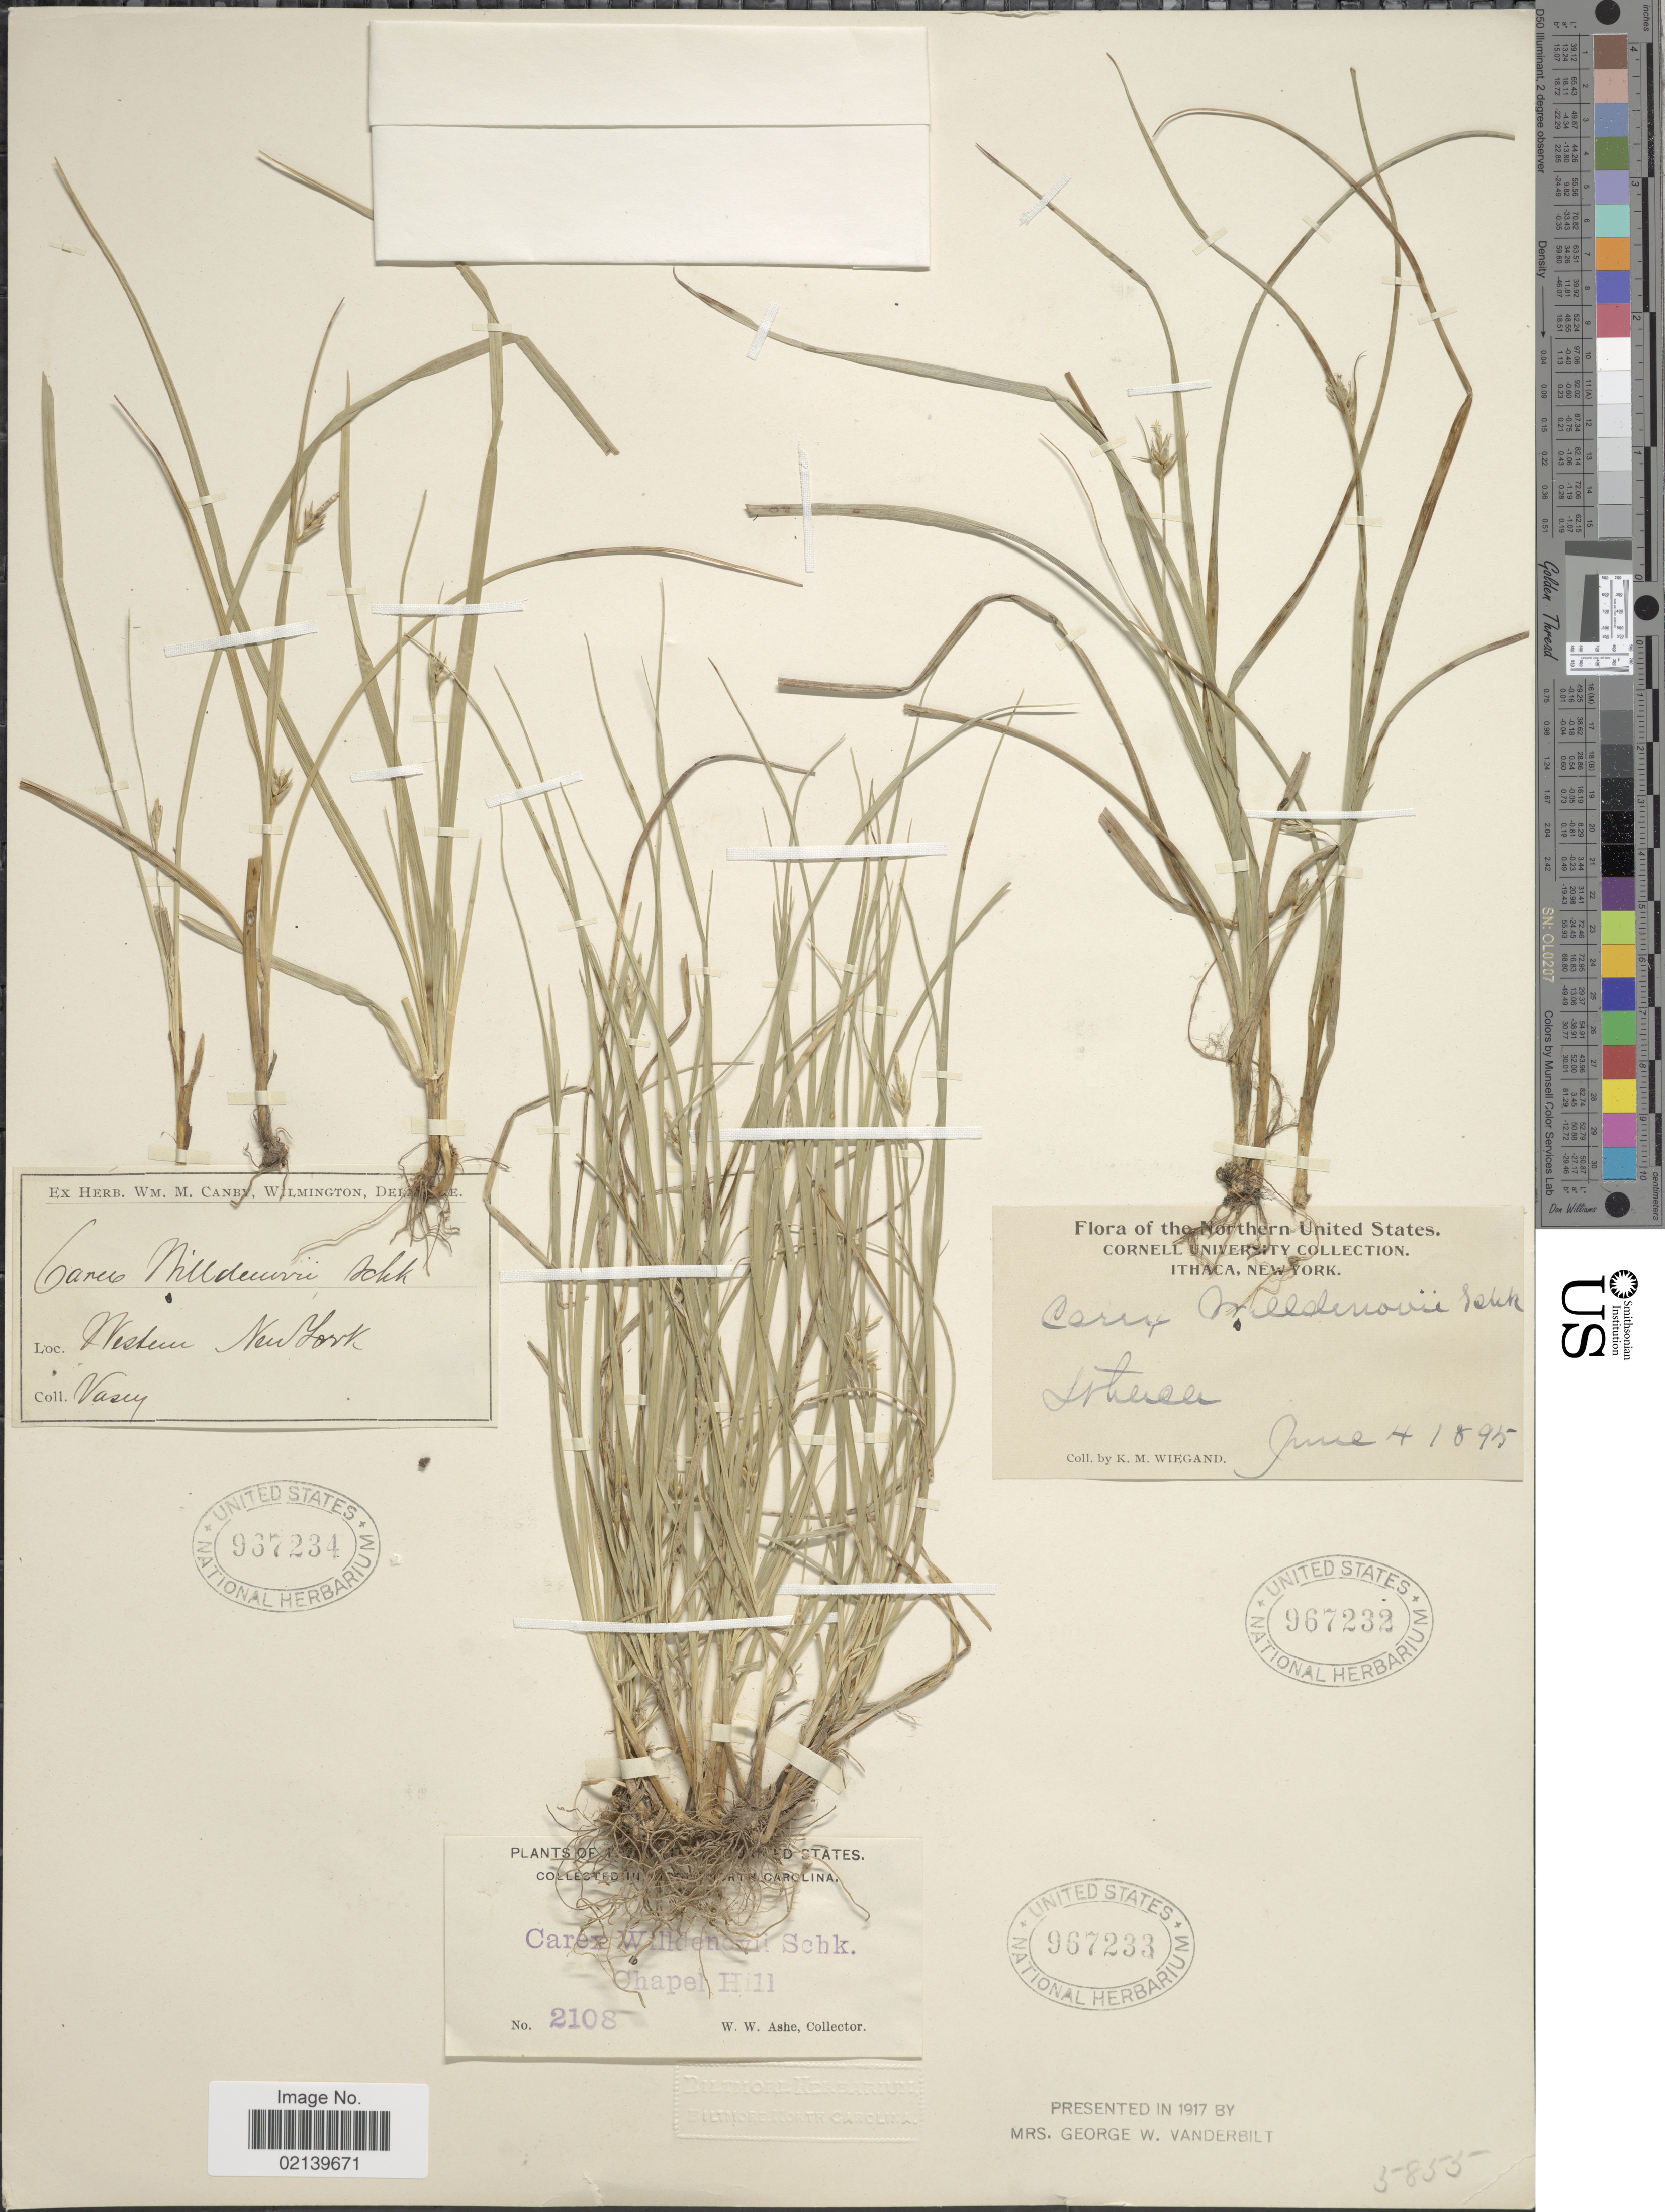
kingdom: Plantae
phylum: Tracheophyta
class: Liliopsida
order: Poales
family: Cyperaceae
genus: Carex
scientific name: Carex willdenowii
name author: Willd.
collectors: K. M. Wiegand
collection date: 1895-06-04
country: United States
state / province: New York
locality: Ithaca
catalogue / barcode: US 967232-3